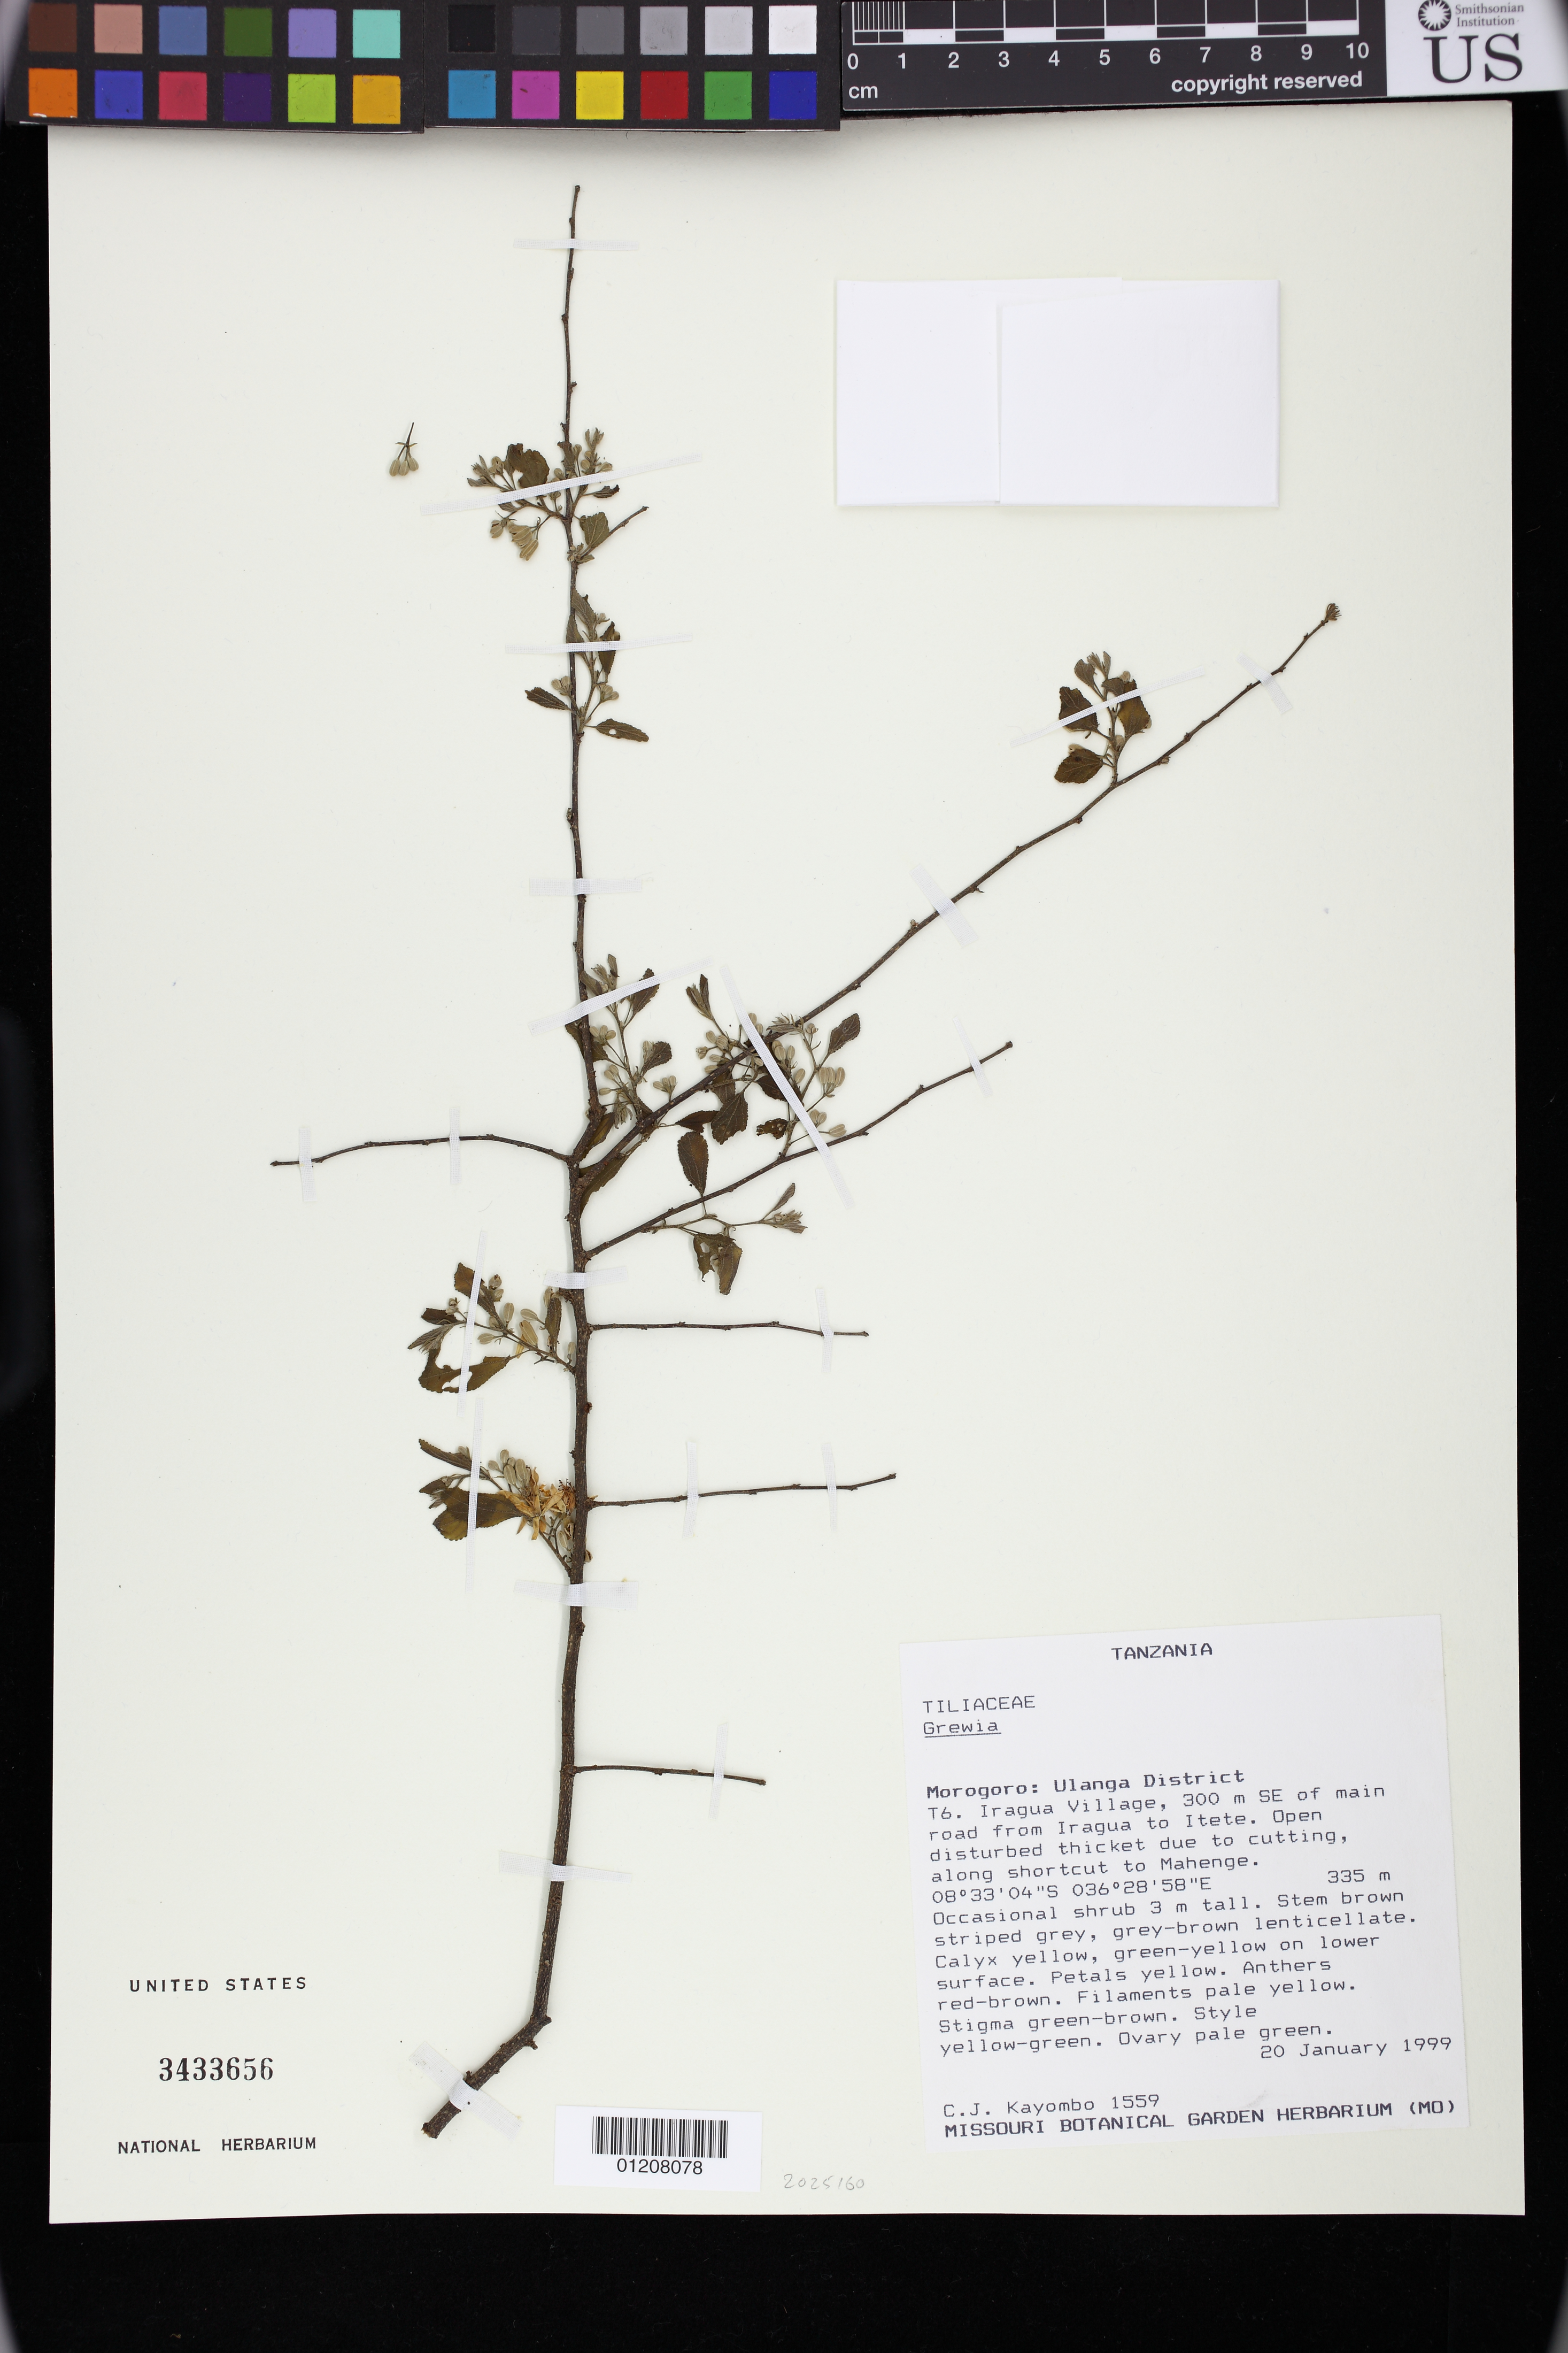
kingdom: Plantae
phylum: Tracheophyta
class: Magnoliopsida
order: Malvales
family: Malvaceae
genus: Grewia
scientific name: Grewia sp.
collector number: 1559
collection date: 1999-01-20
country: Tanzania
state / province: Morogoro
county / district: Ulanga District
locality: Iragua Village, 300 m SE of main road from Iragua to Itete. Open disturbed thicket due to cutting, along shortcut to Mahenge.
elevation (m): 335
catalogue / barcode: US 3433656